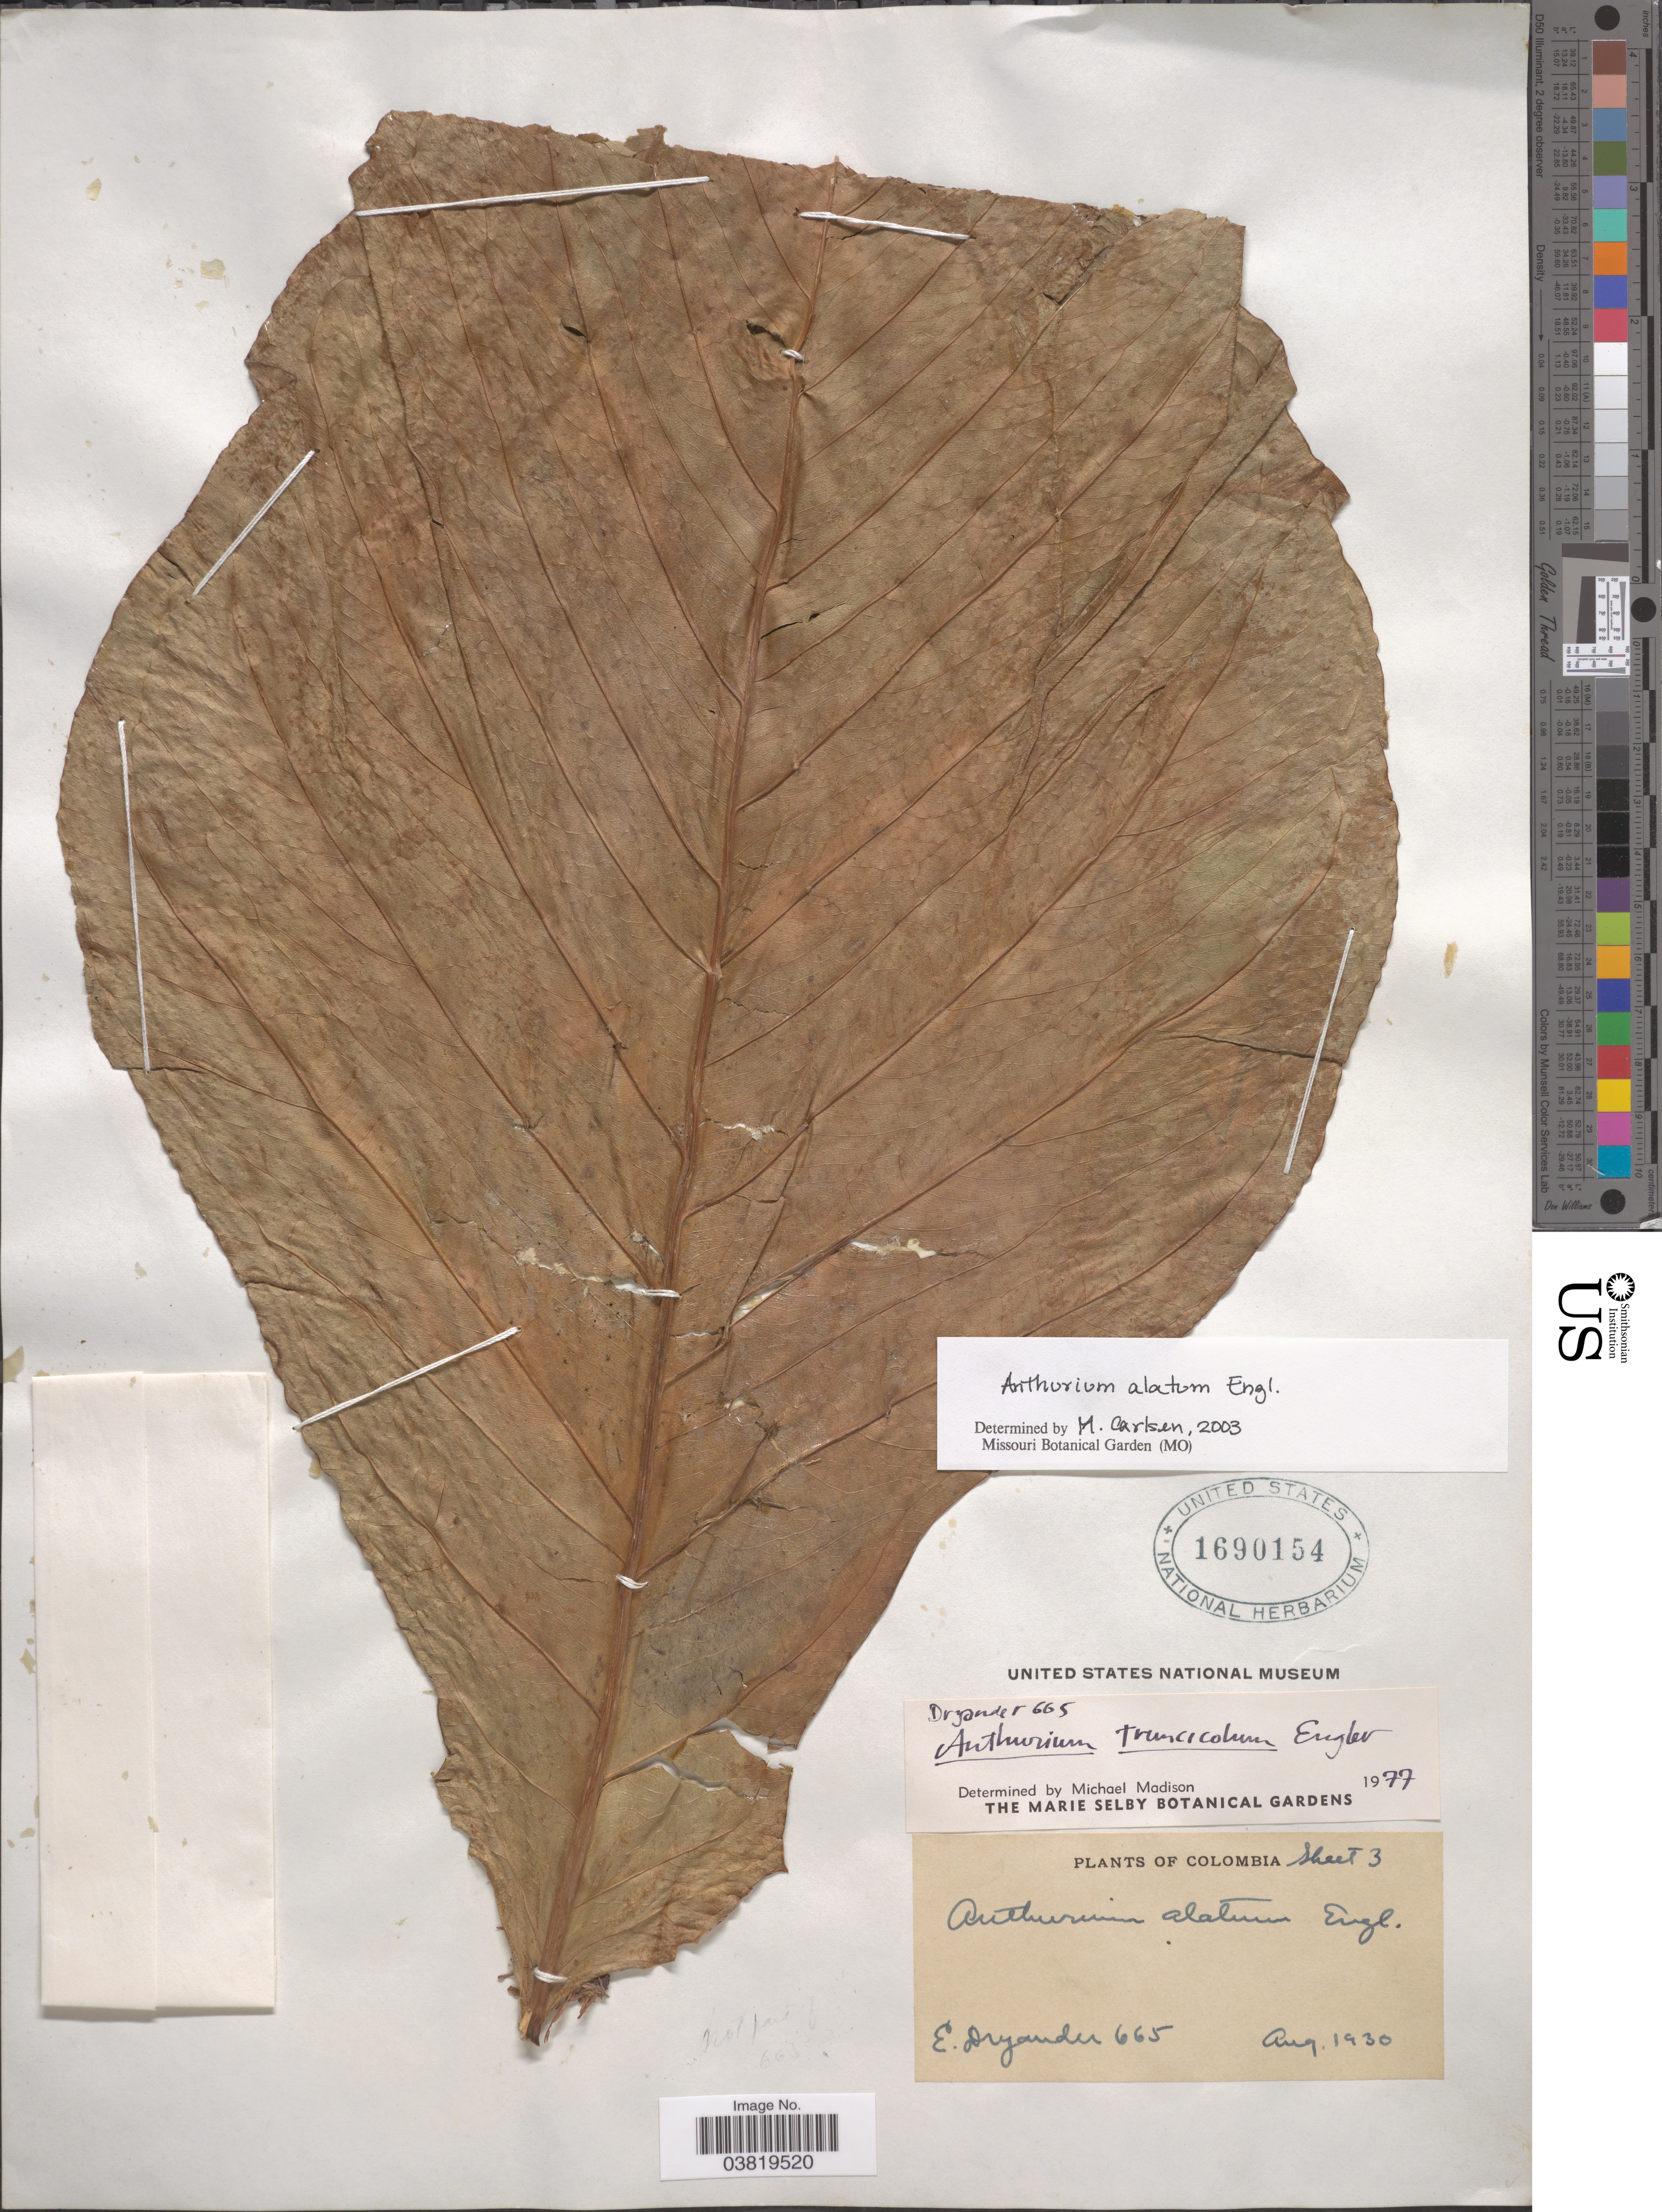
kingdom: Plantae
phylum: Tracheophyta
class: Liliopsida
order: Alismatales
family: Araceae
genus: Anthurium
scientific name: Anthurium alatum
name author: Engl.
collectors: E. Dryander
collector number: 665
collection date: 1930-08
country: Colombia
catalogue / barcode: US 1690154